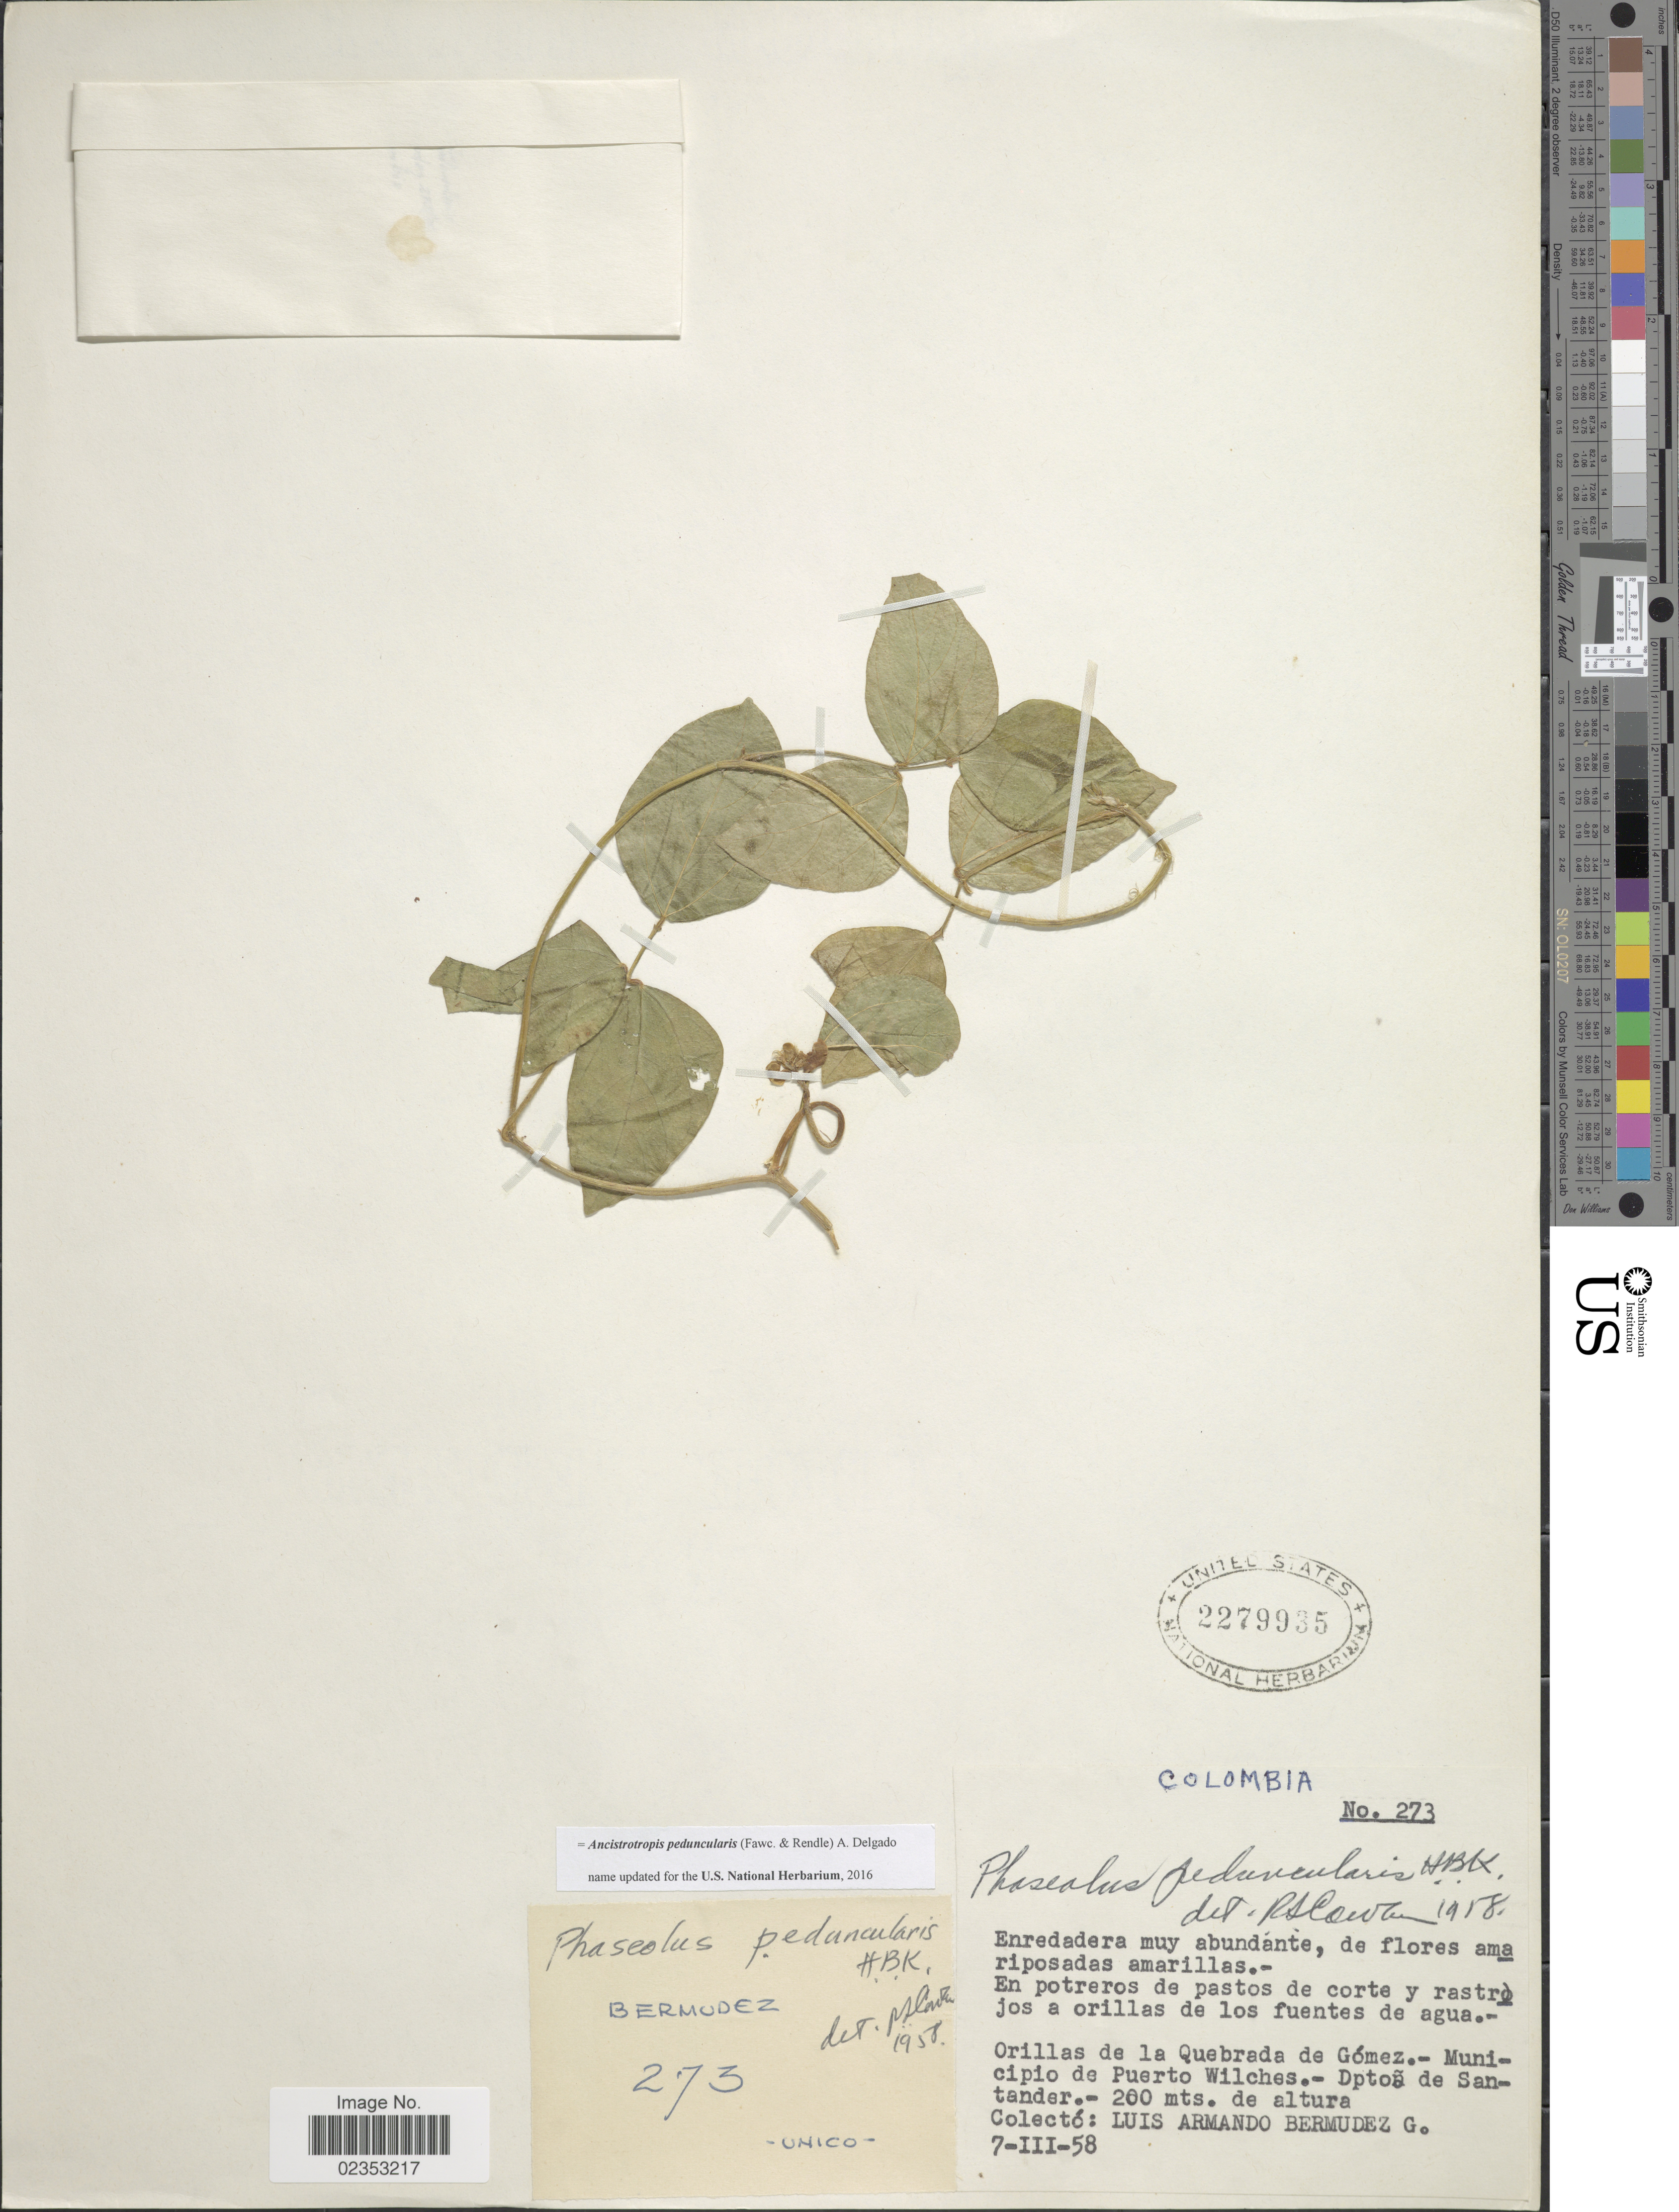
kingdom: Plantae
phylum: Tracheophyta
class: Magnoliopsida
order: Fabales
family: Fabaceae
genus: Ancistrotropis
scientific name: Ancistrotropis peduncularis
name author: (Fawc. & Rendle) A. Delgado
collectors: A. Bermudez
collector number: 273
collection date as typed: Transcribed d/m/y: 7/3/58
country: Colombia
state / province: Santander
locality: Orillas de la Quebrada e Gomez. - Municipio de Puerto Wilches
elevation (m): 200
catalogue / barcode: US 2279935